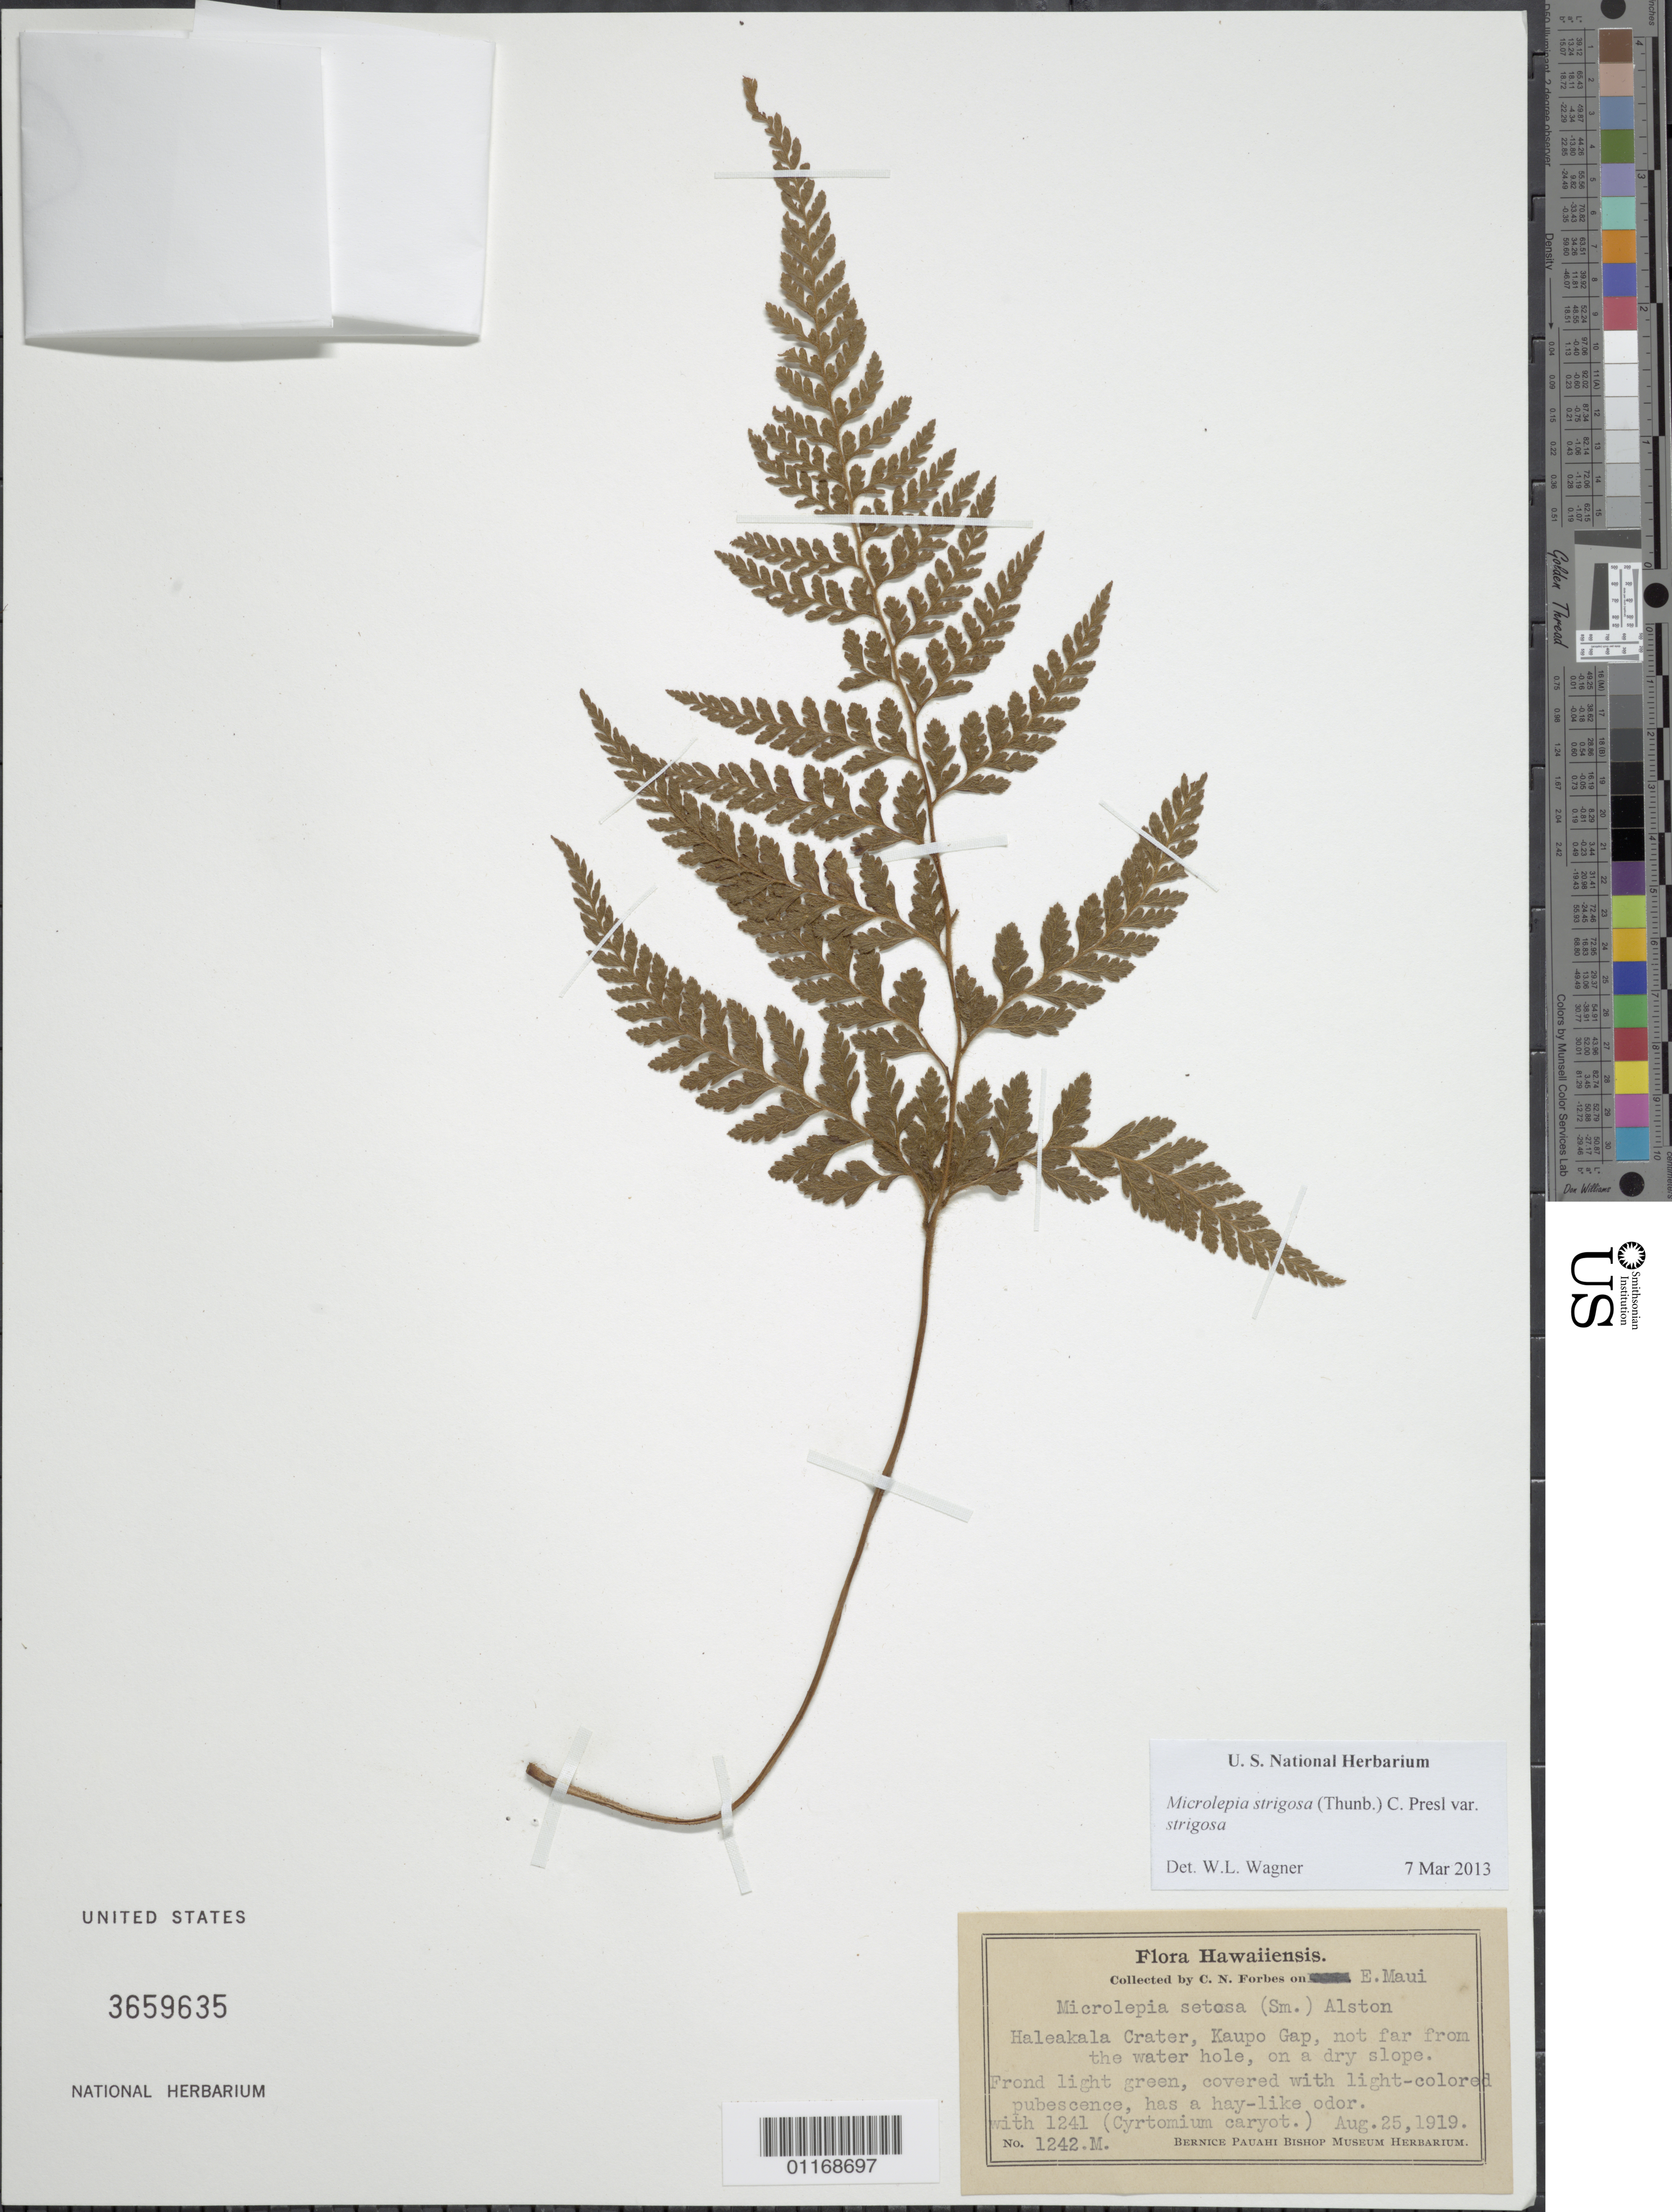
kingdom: Plantae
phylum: Tracheophyta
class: Polypodiopsida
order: Polypodiales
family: Dennstaedtiaceae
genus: Microlepia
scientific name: Microlepia strigosa var. strigosa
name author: (Thunb.) C. Presl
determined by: Wagner, W. L., (BOT), Smithsonian Institution - National Museum of Natural History (UNITED STATES)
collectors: C. N. Forbes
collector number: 1242.M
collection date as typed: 25 Aug 1919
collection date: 1919-08-25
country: United States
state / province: Hawaii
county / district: Maui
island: Maui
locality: E. Maui, Kaupo Gap, Crater of Haleakala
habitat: on a dry slope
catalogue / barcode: US 3659635